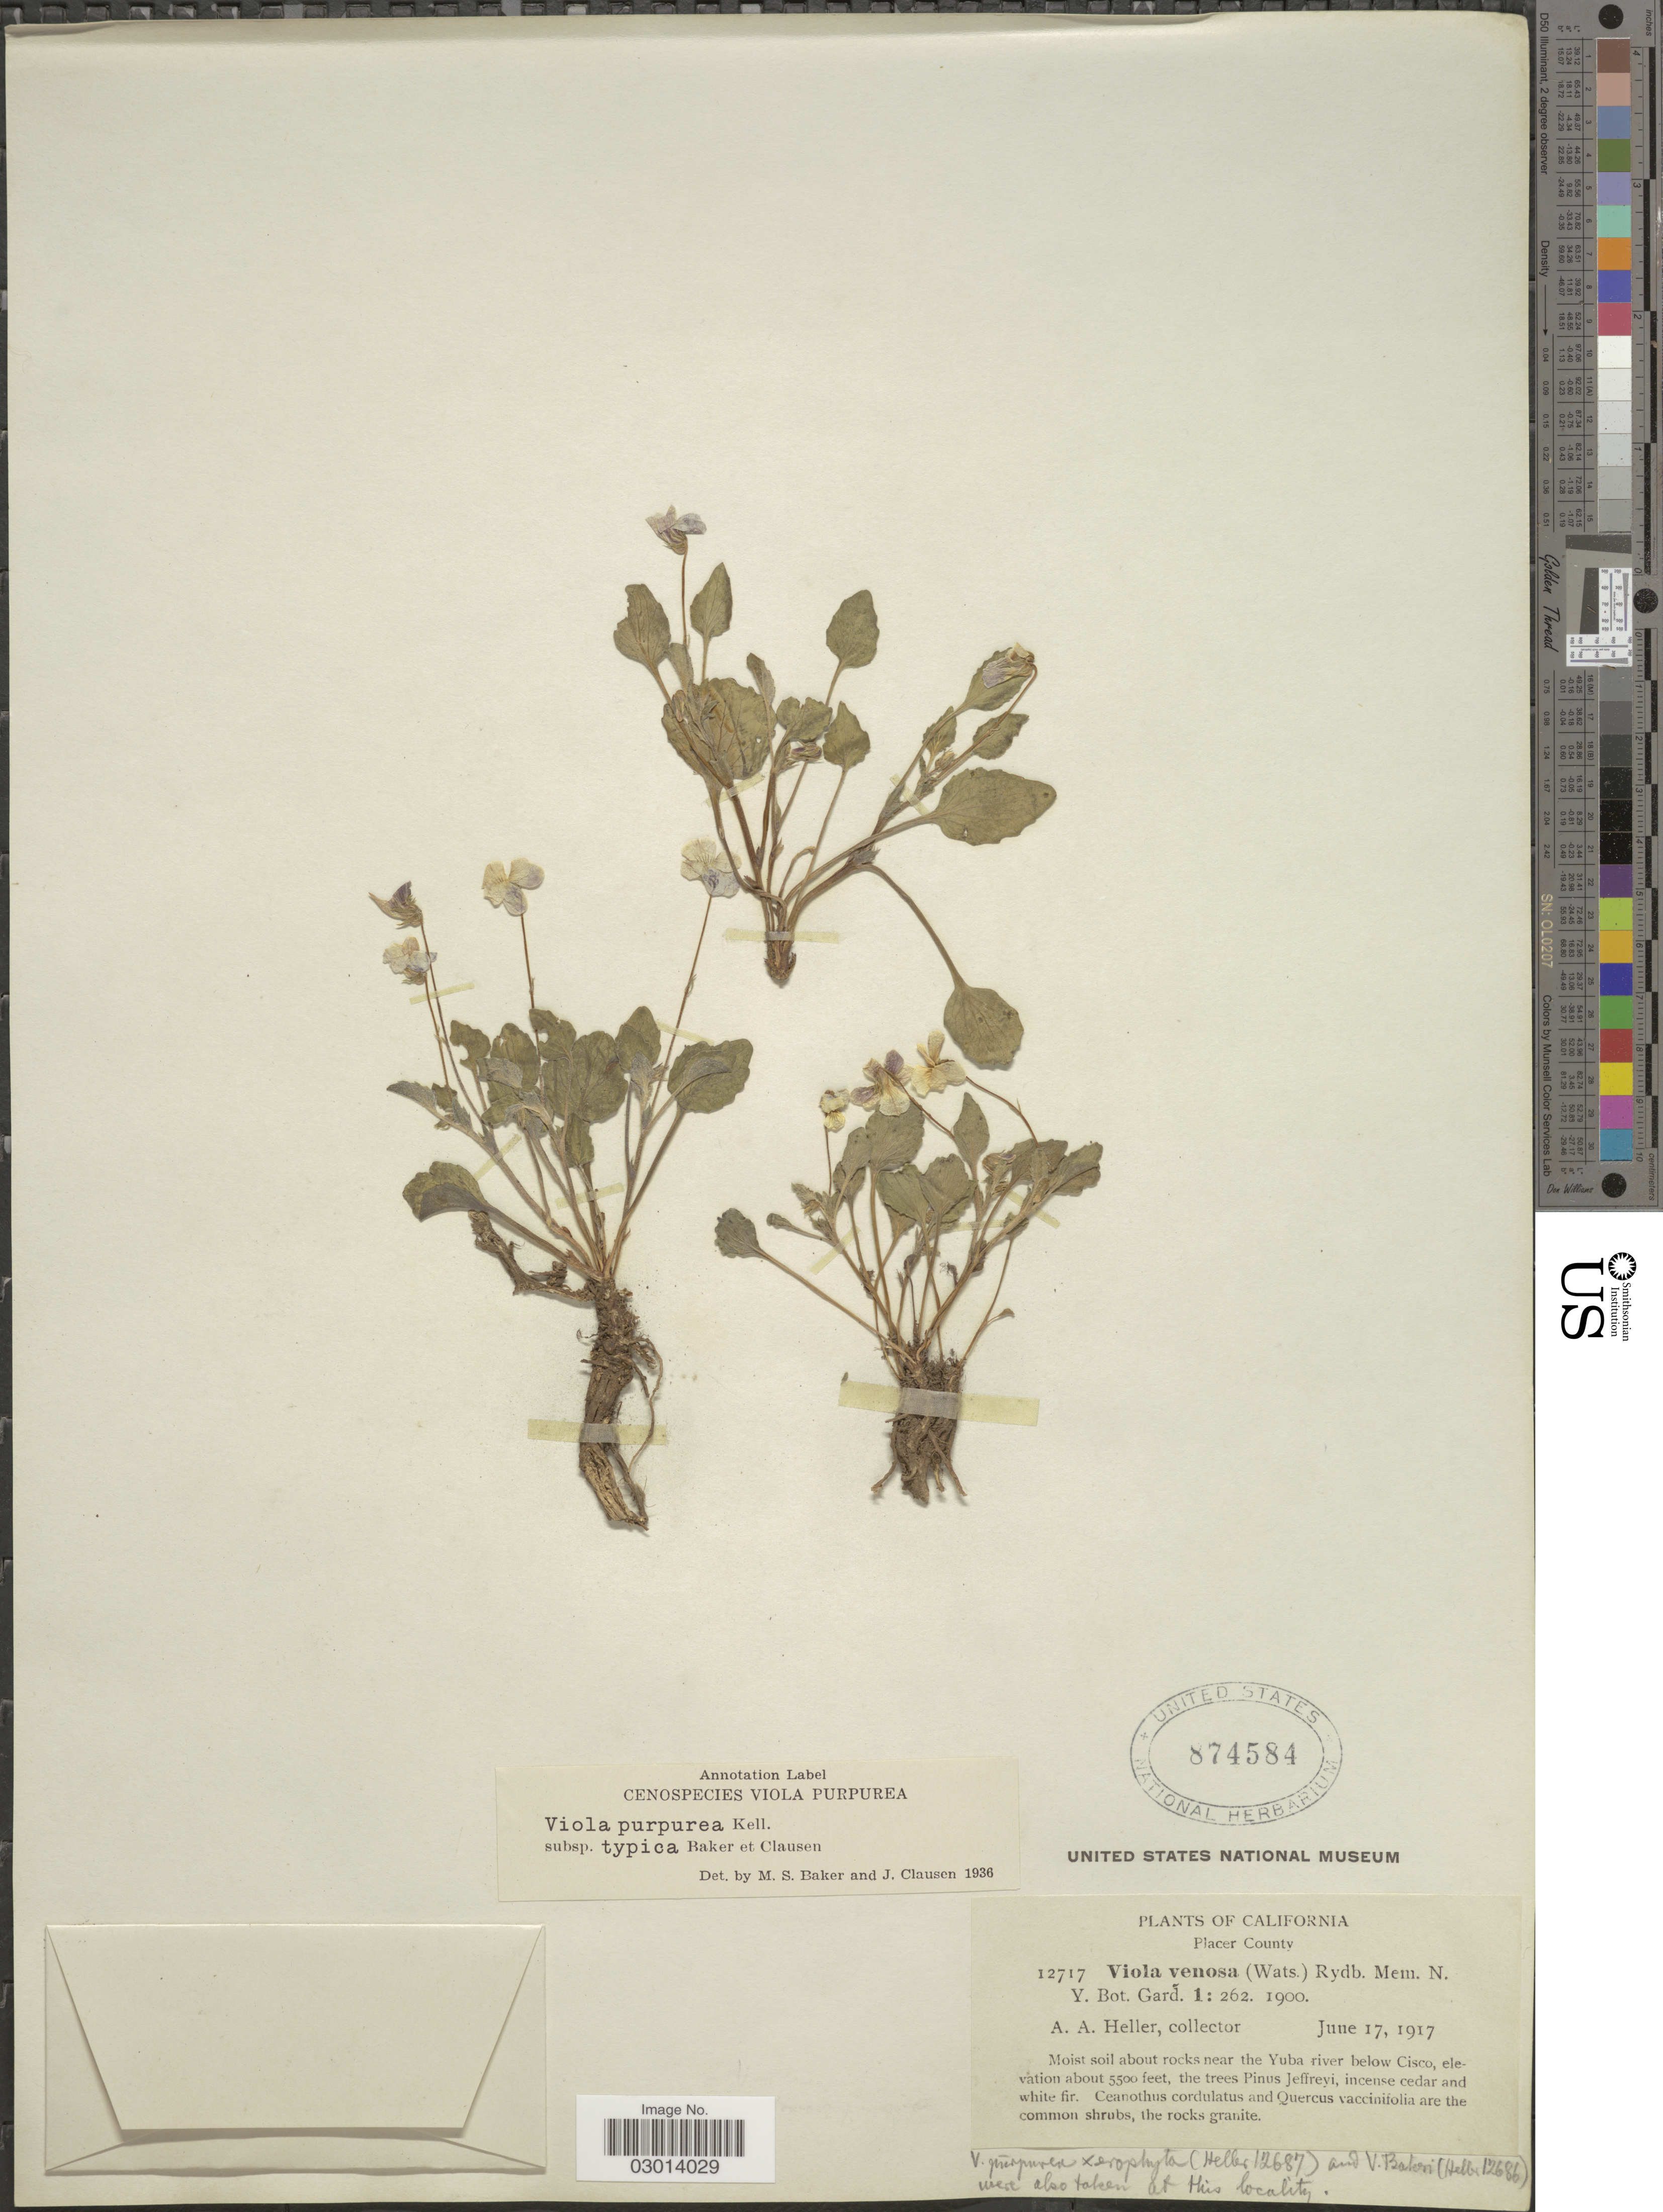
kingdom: Plantae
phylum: Tracheophyta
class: Magnoliopsida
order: Malpighiales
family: Violaceae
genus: Viola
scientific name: Viola purpurea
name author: Kellogg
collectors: A. A. Heller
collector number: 12717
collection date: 1917-06-17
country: United States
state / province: California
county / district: Placer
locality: Placer County. Moist soil about rocks near the Yuba river below Cisco.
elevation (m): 1676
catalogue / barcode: US 874584